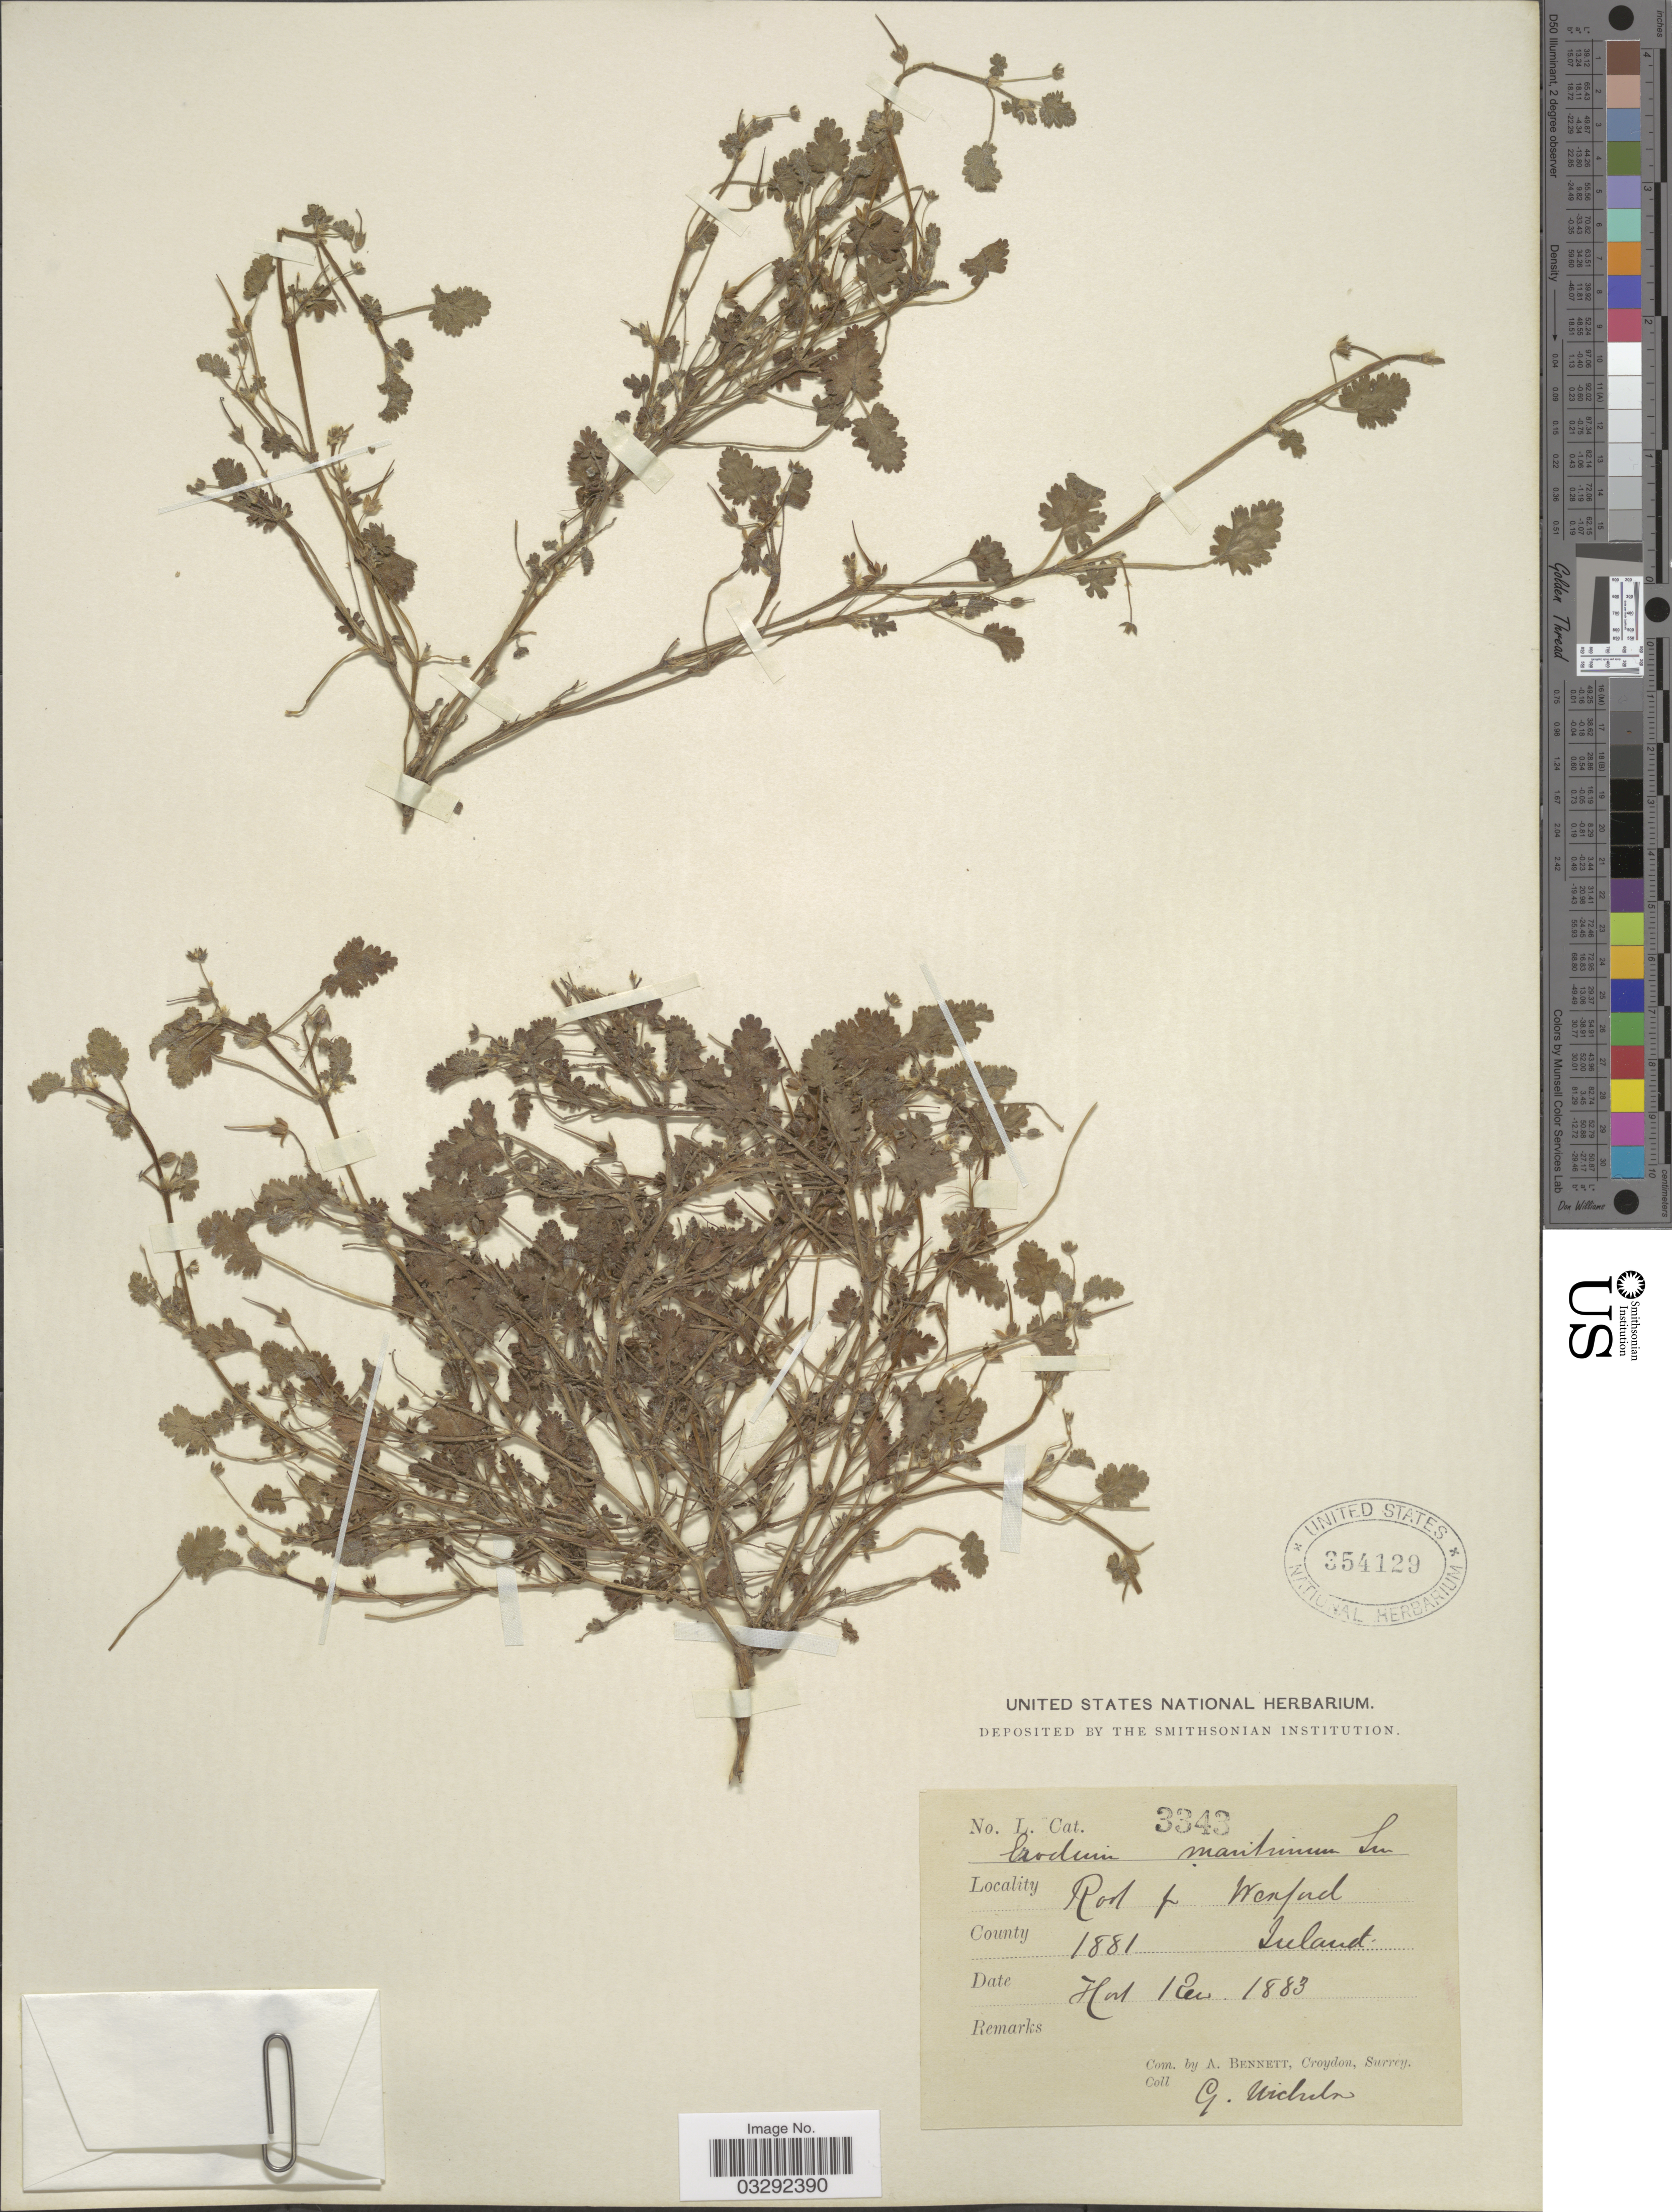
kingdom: Plantae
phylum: Tracheophyta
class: Magnoliopsida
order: Geraniales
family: Geraniaceae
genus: Erodium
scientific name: Erodium maritimum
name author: L'Hér. ex Aiton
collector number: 3343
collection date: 1881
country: Ireland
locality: Rort [interpreted] + Wexford [interpreted], Ireland.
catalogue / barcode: US 354129